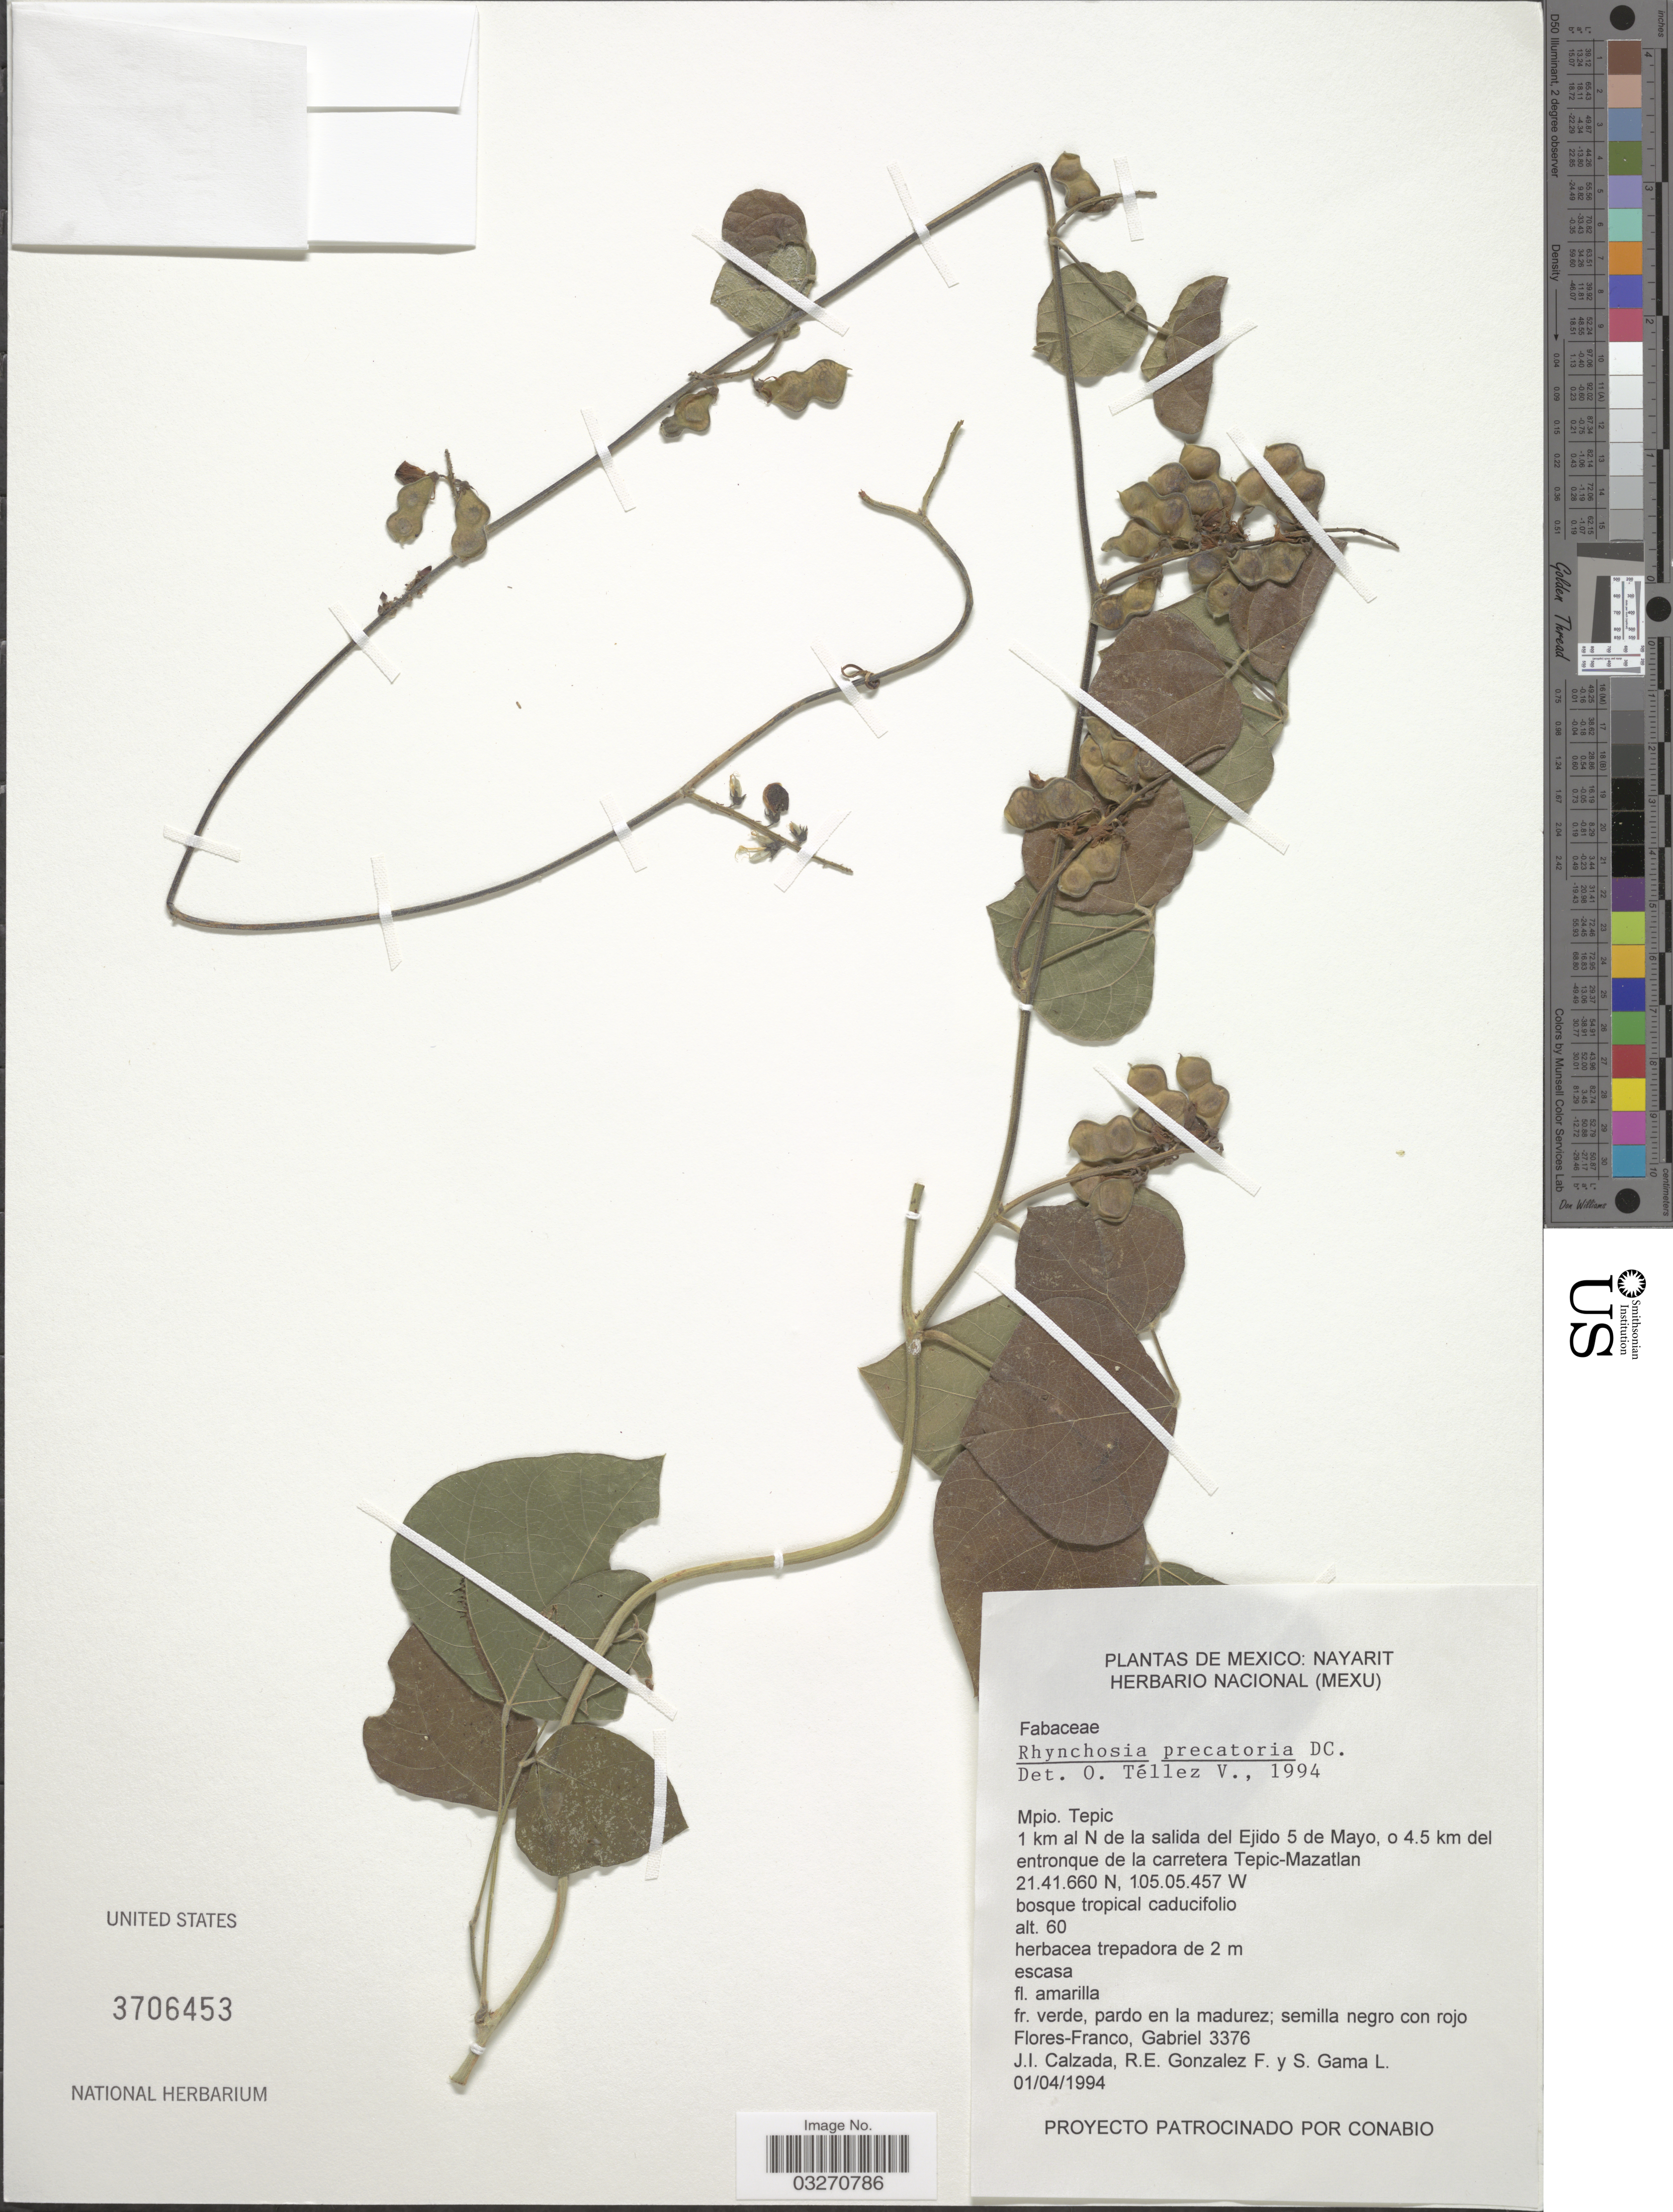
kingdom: Plantae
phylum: Tracheophyta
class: Magnoliopsida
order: Fabales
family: Fabaceae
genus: Rhynchosia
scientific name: Rhynchosia precatoria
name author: (Willd.) DC.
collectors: G. Flores F., J. I. Calzada, R. E. Gonzalez F. & S. Gama López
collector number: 3376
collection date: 1994-04-01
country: Mexico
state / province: Nayarit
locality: Mpio. Tepic. 1 km al N de la salida del Ejido 5 de Mayo, o 4.5 km del entronque de la carretera Tepic-Mazatlan.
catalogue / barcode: US 3706453